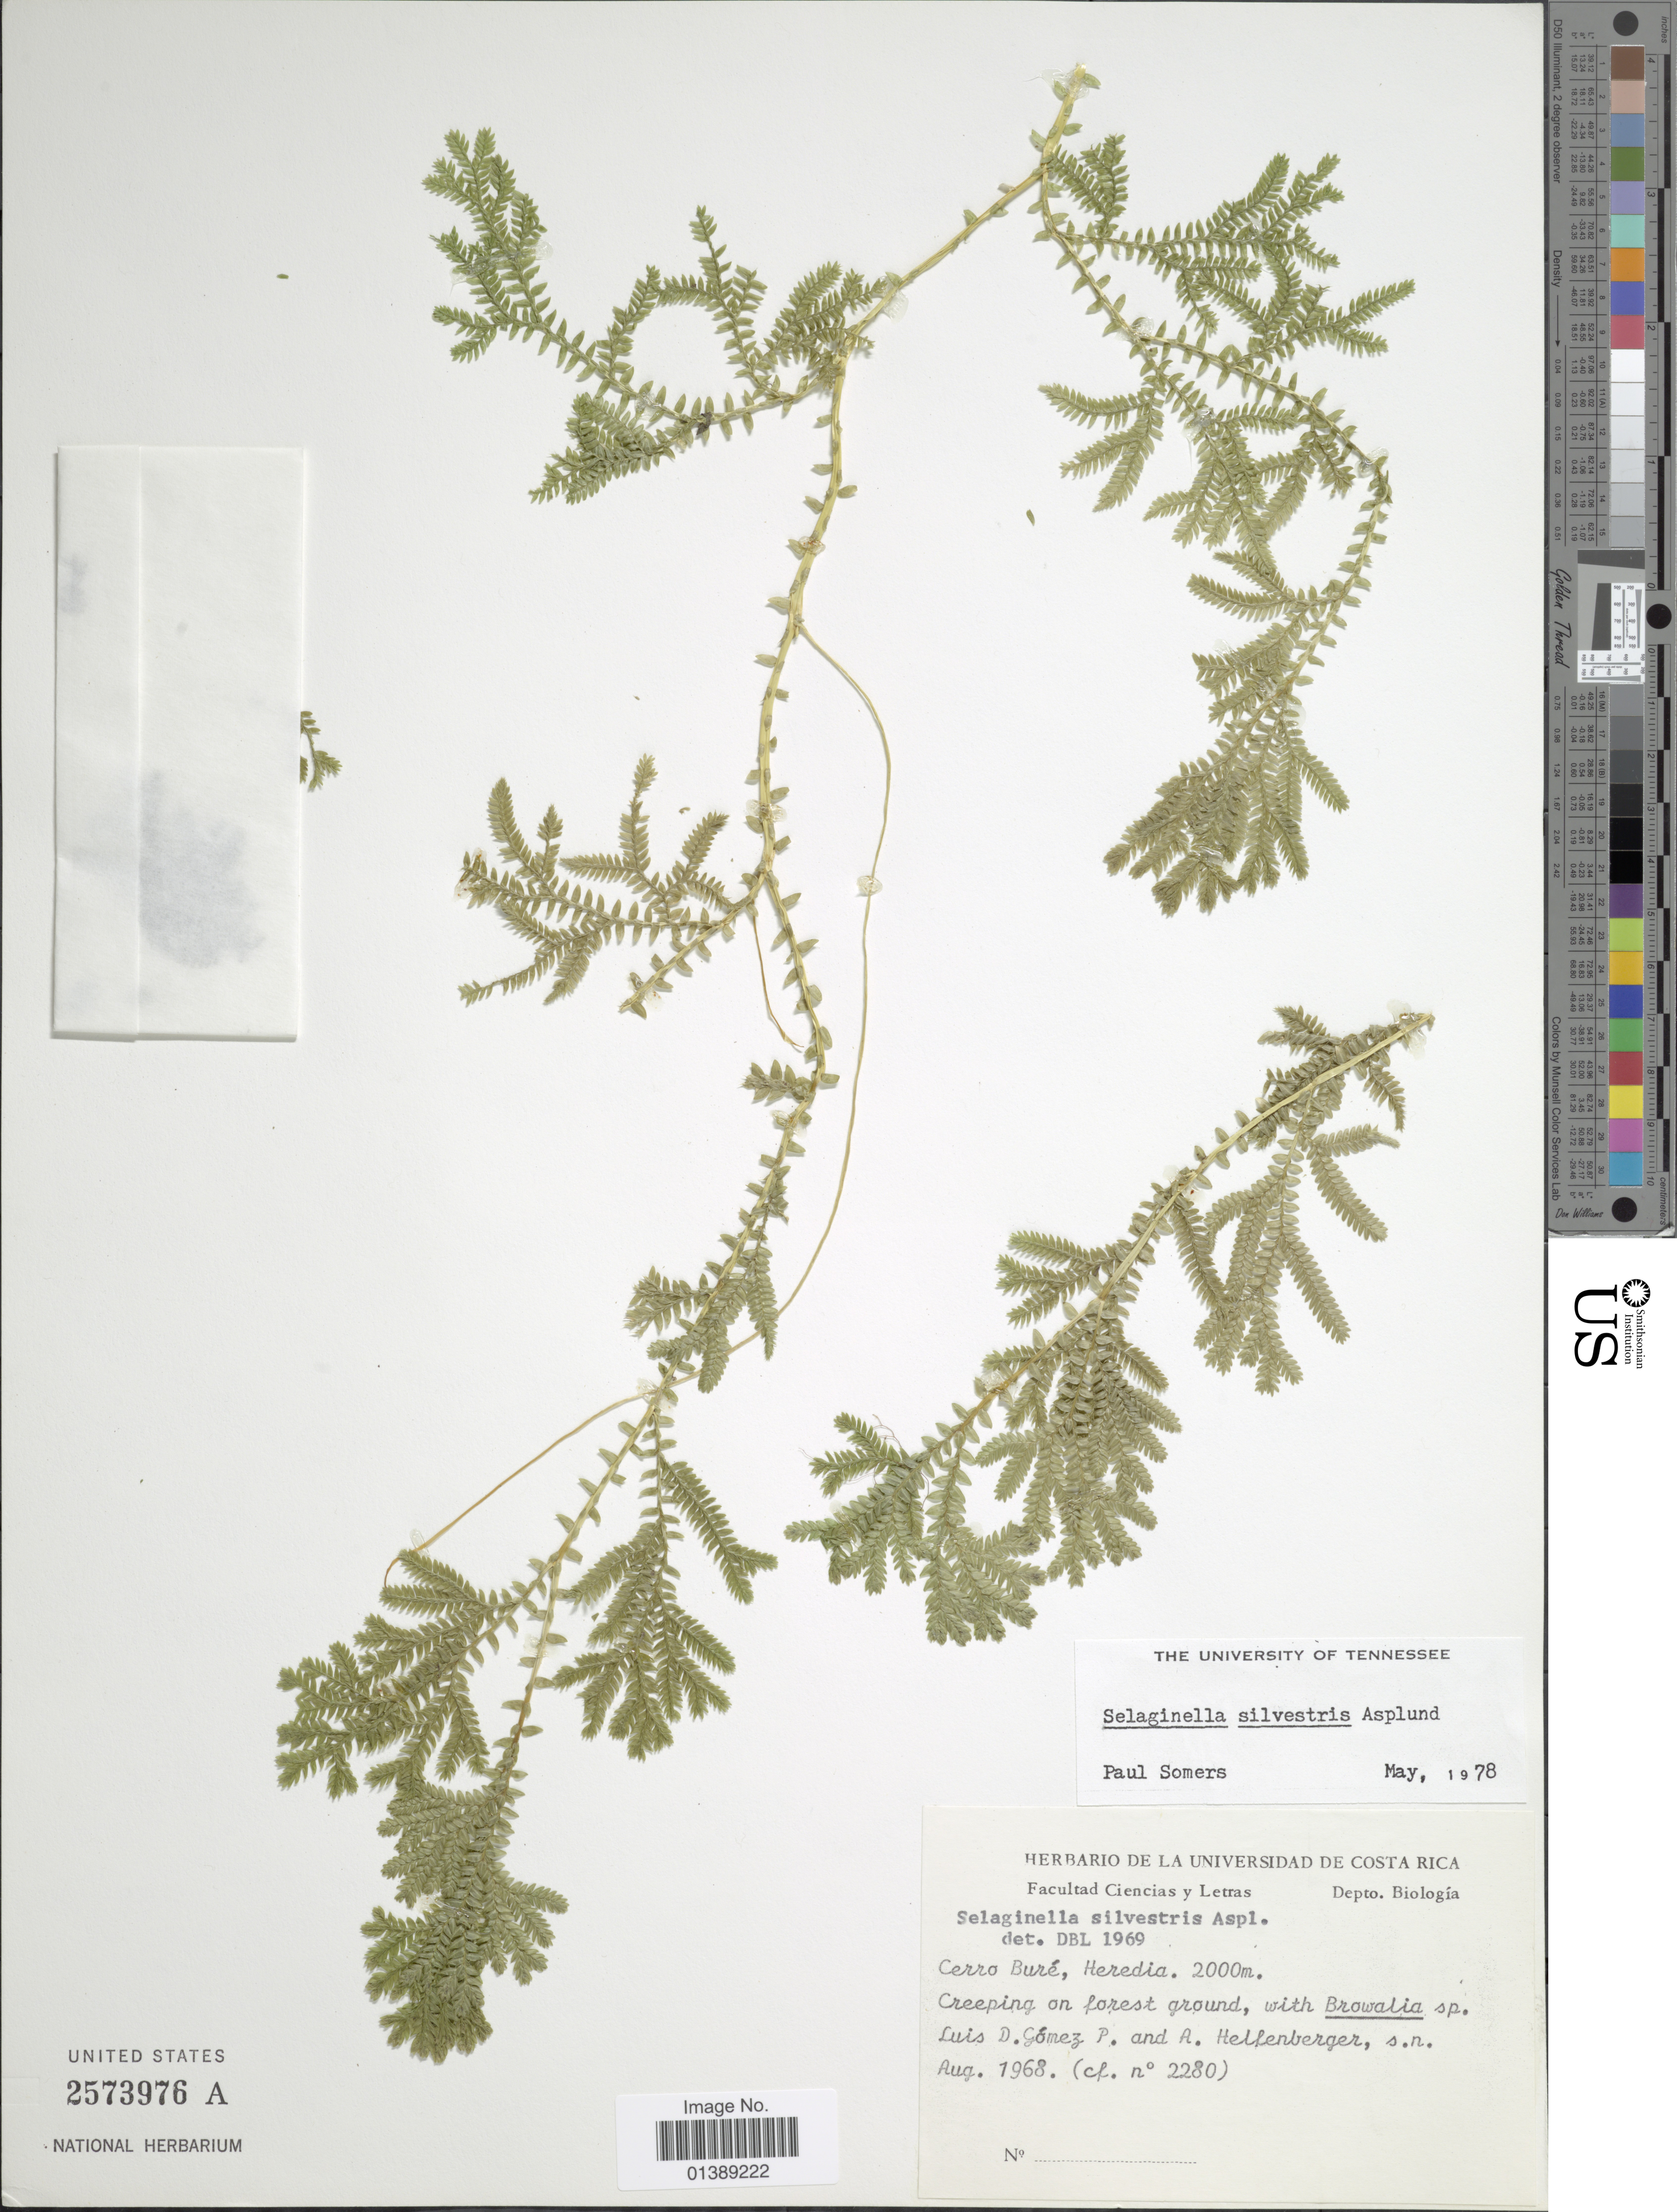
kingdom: Plantae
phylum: Tracheophyta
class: Lycopodiopsida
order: Selaginellales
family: Selaginellaceae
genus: Selaginella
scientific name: Selaginella silvestris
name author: Aspl.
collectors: L. D. Gómez & A. Helfenberger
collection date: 1968-08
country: Costa Rica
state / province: Heredia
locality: Depto. Biología, Cerro Buré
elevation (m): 2000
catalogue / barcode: US 2573976A